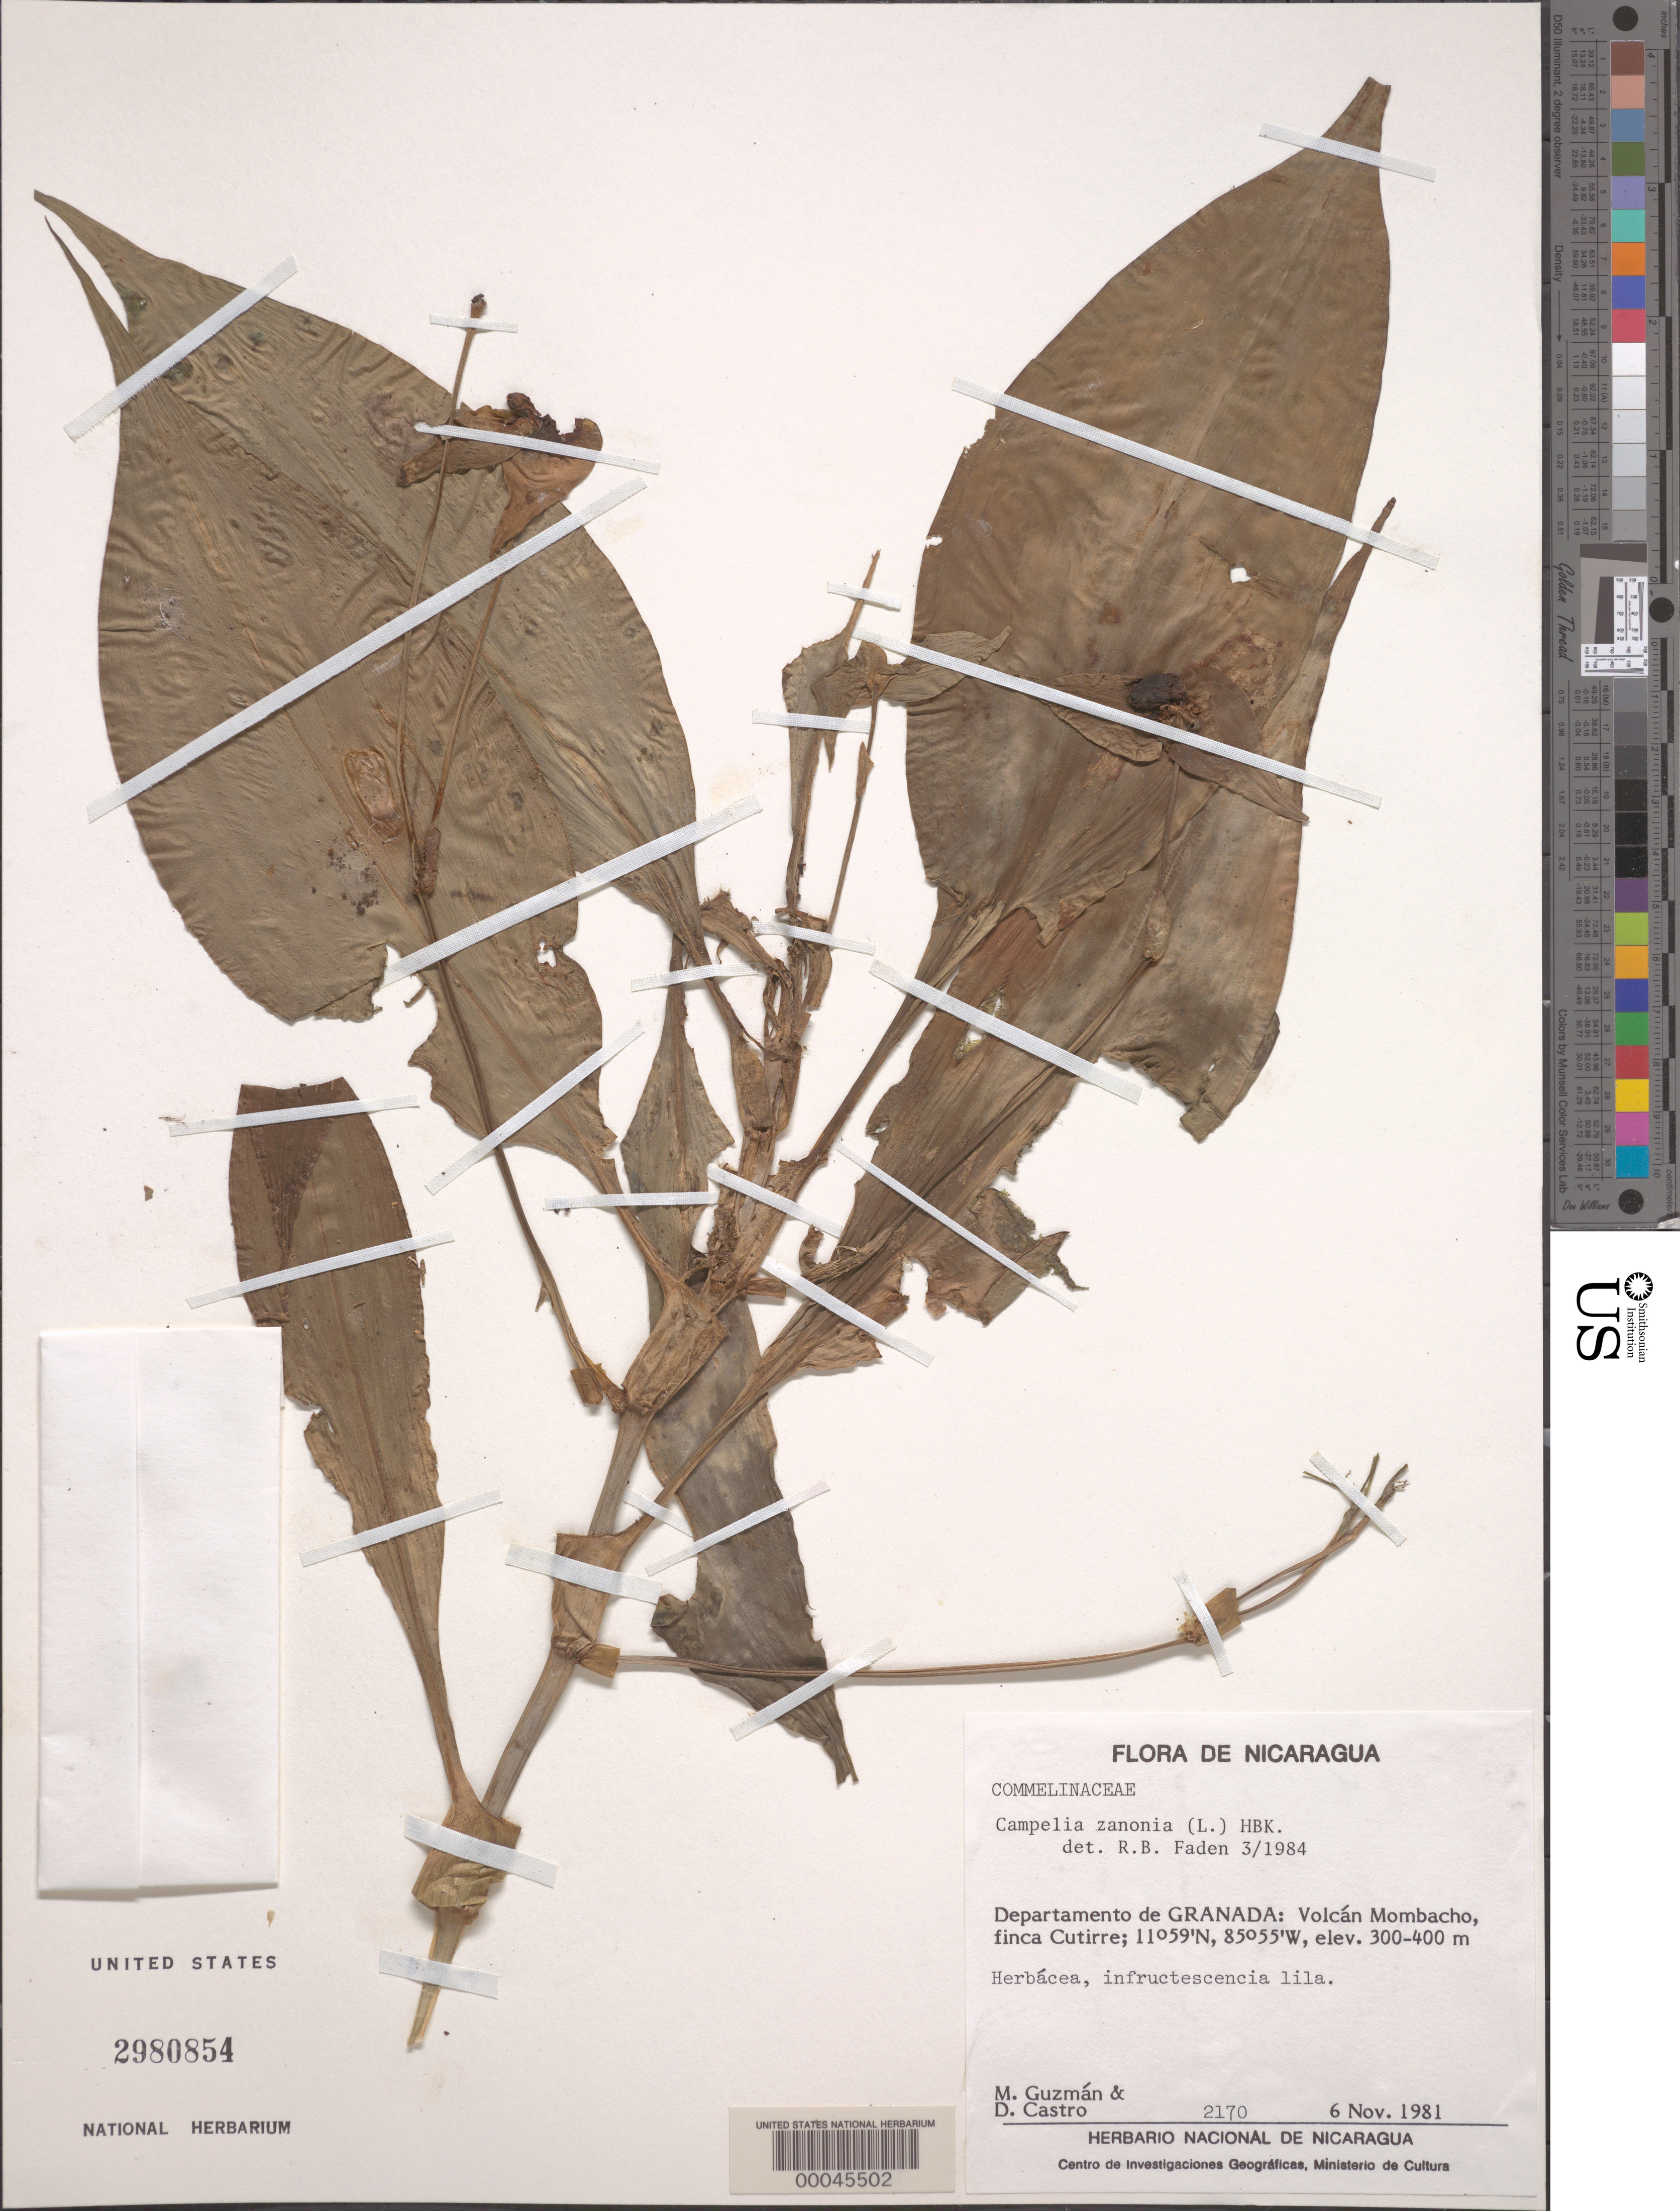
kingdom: Plantae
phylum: Tracheophyta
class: Liliopsida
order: Commelinales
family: Commelinaceae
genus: Tradescantia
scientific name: Tradescantia zanonia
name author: (L.) Sw.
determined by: Faden, Robert B., (US), Smithsonian Institution - National Museum of Natural History (UNITED STATES)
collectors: M. Guzman & D. Castro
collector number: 2170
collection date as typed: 06 Nov 1981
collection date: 1981-11-06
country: Nicaragua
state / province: Granada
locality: Volcan mombacho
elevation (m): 300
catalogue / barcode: US 2980854